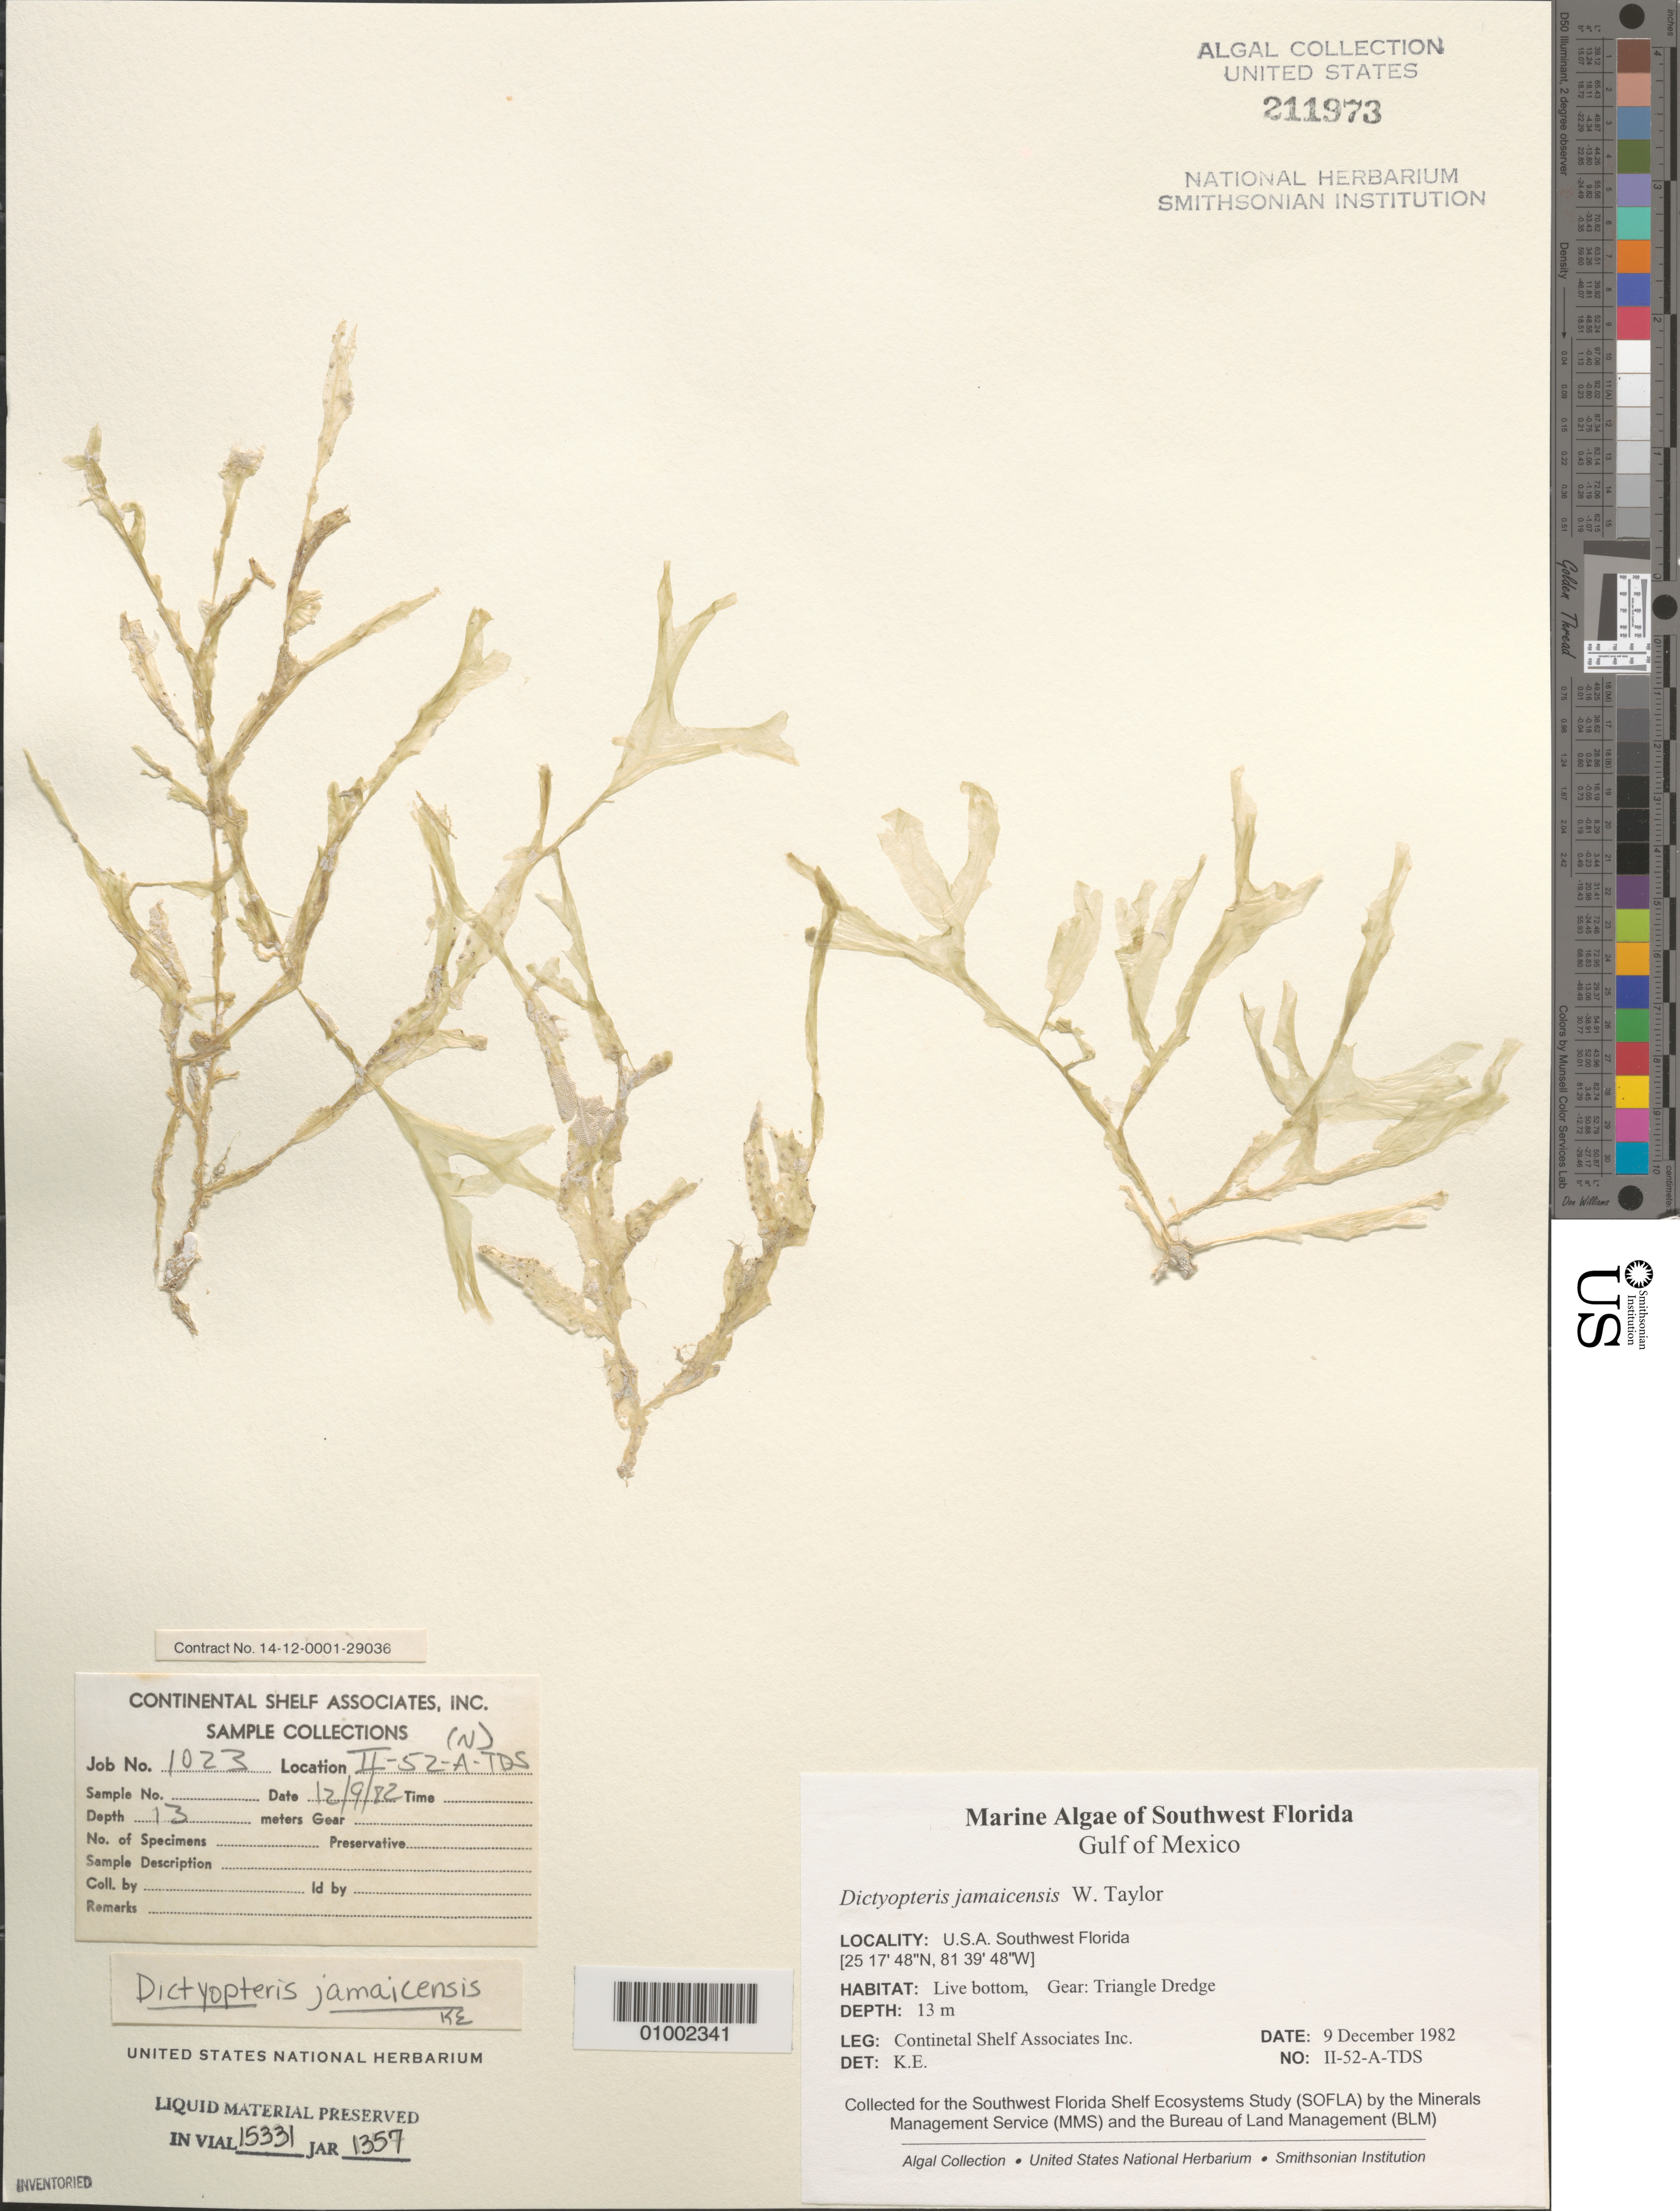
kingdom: Chromista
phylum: Ochrophyta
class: Phaeophyceae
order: Dictyotales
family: Dictyotaceae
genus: Dictyopteris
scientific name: Dictyopteris jamaicensis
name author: W.R. Taylor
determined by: E., K.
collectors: Continental Shelf Associates Inc.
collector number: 1023-II-52-A-TDS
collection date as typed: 09 Dec 1982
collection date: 1982-12-09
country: United States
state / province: Florida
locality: Gulf of Mexico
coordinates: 25 17'48"N, 81 39'48"W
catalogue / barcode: US 211973